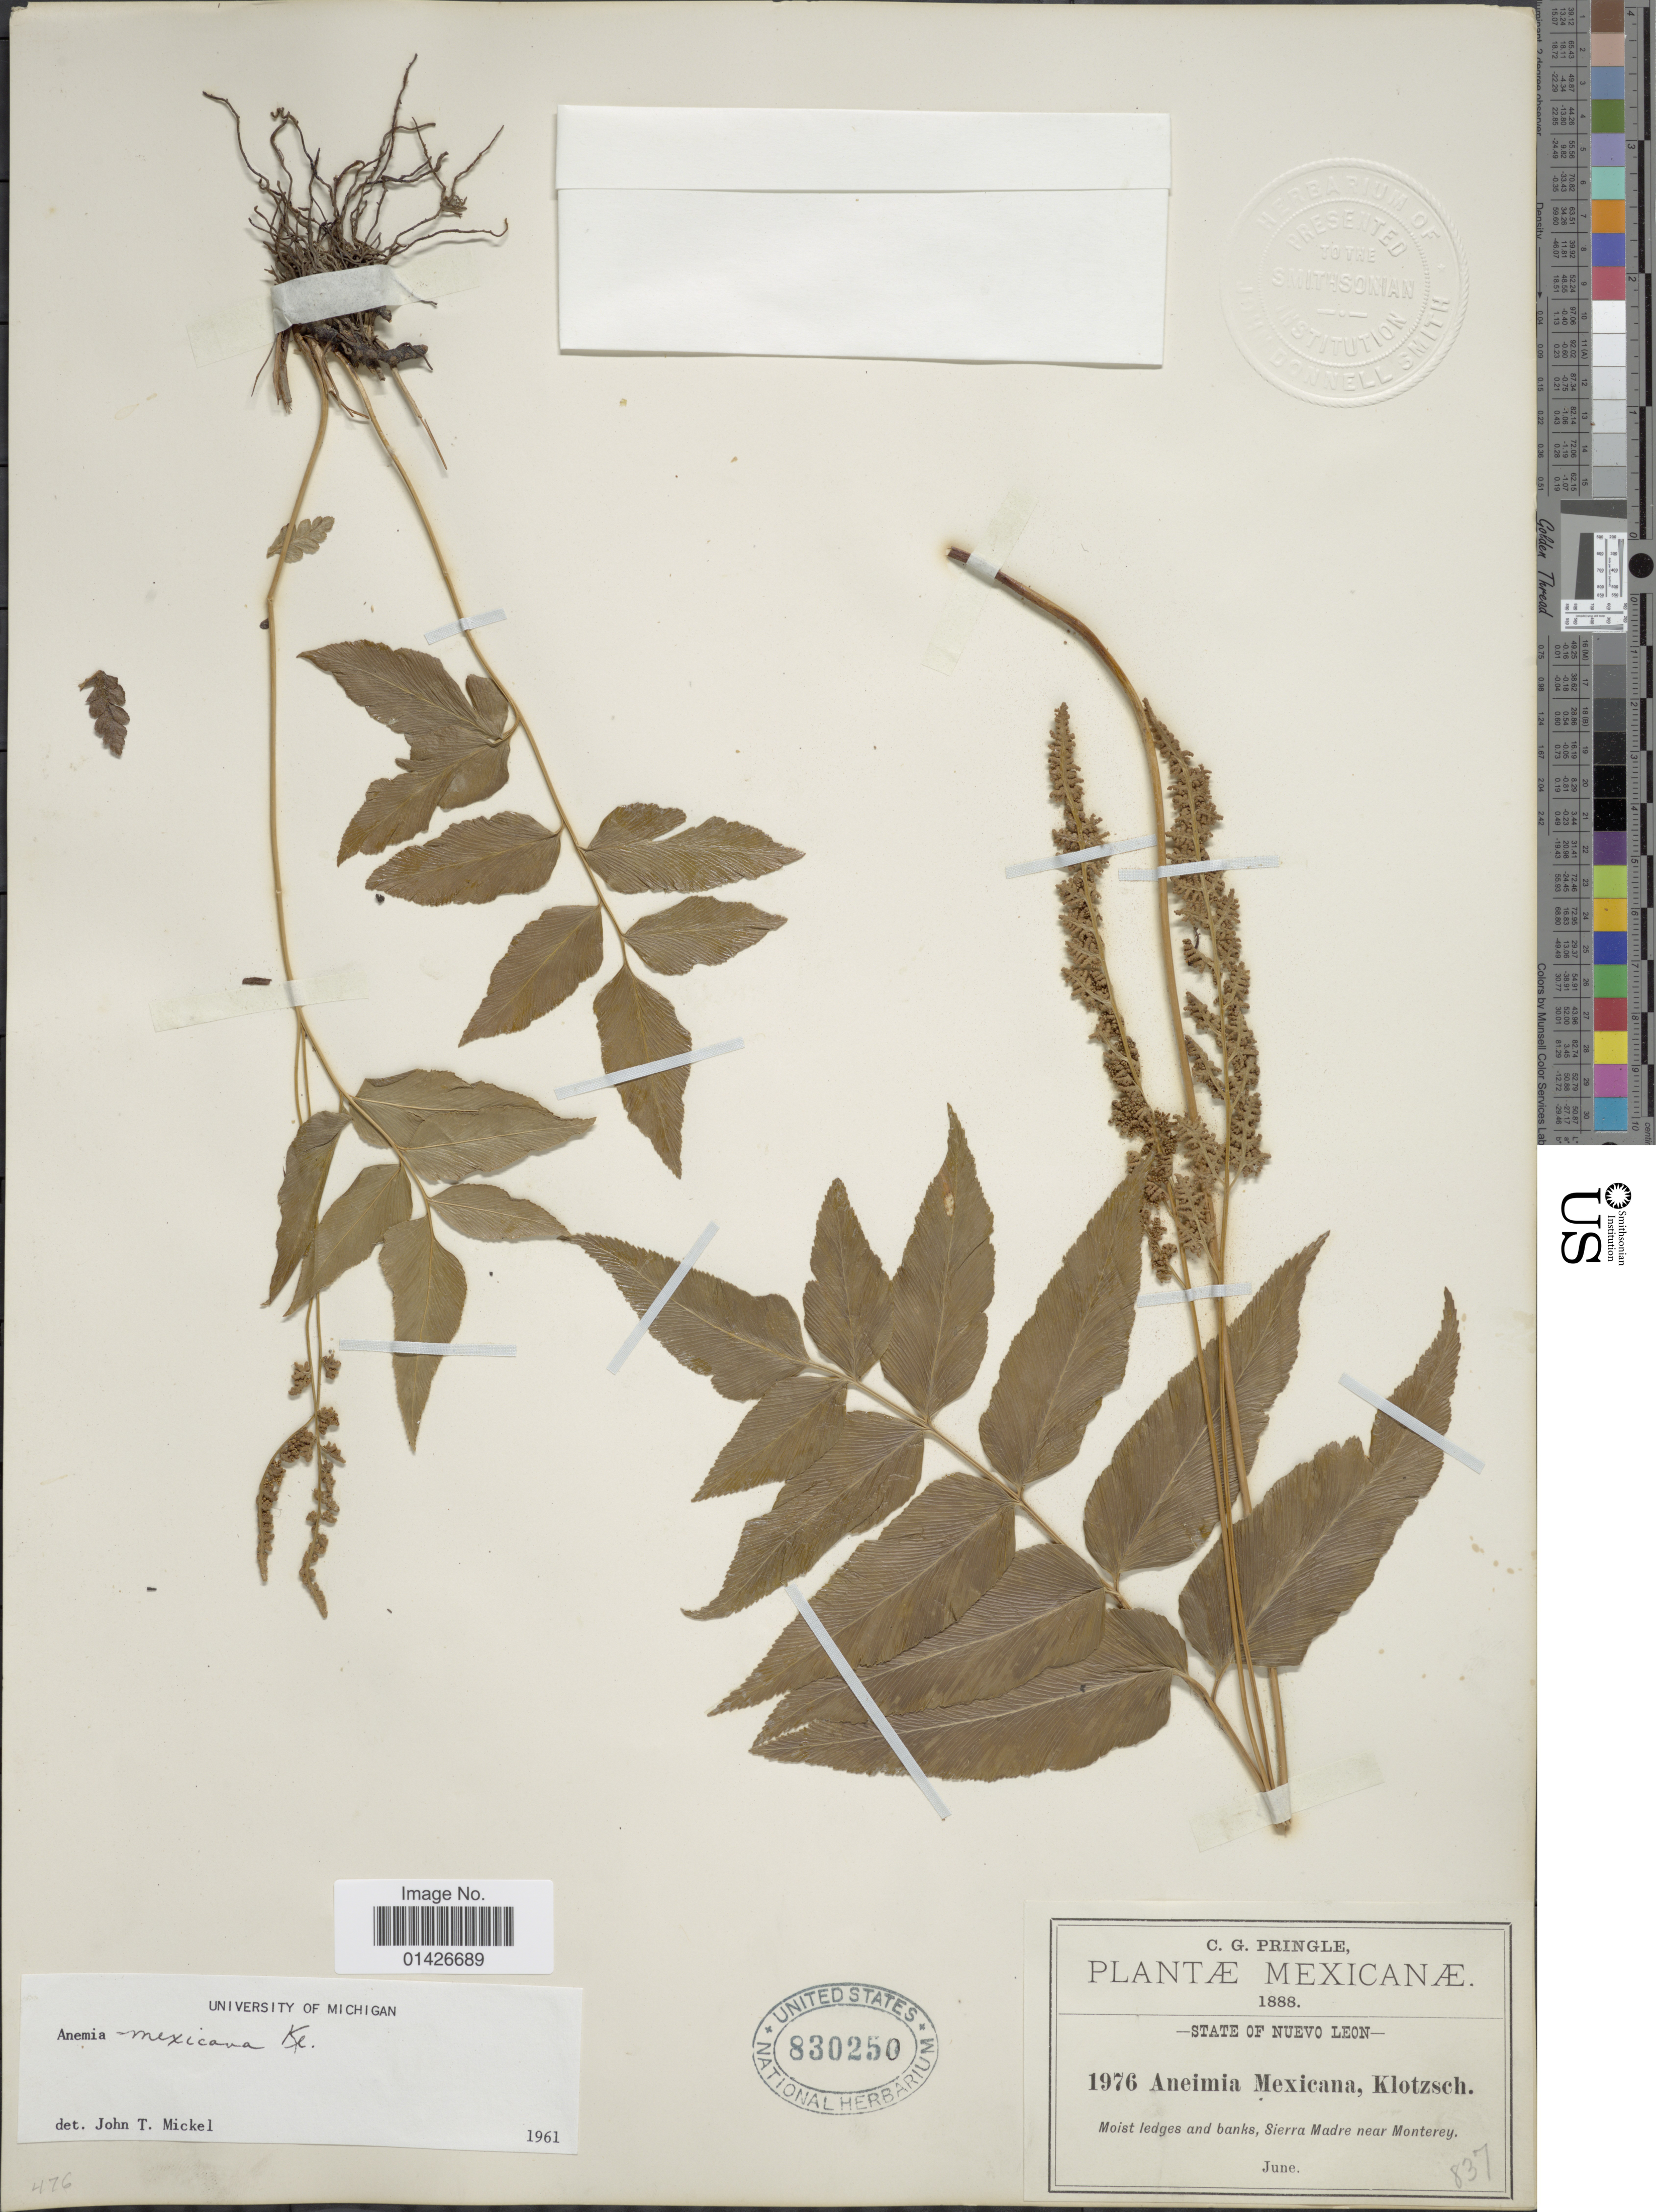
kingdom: Plantae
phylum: Tracheophyta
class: Polypodiopsida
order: Schizaeales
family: Anemiaceae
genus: Anemia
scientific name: Anemia mexicana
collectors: C. G. Pringle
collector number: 1976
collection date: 1888-06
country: Mexico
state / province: Nuevo León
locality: Moist kedges and banks, Sierra Madre near Monterey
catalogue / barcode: US 830250